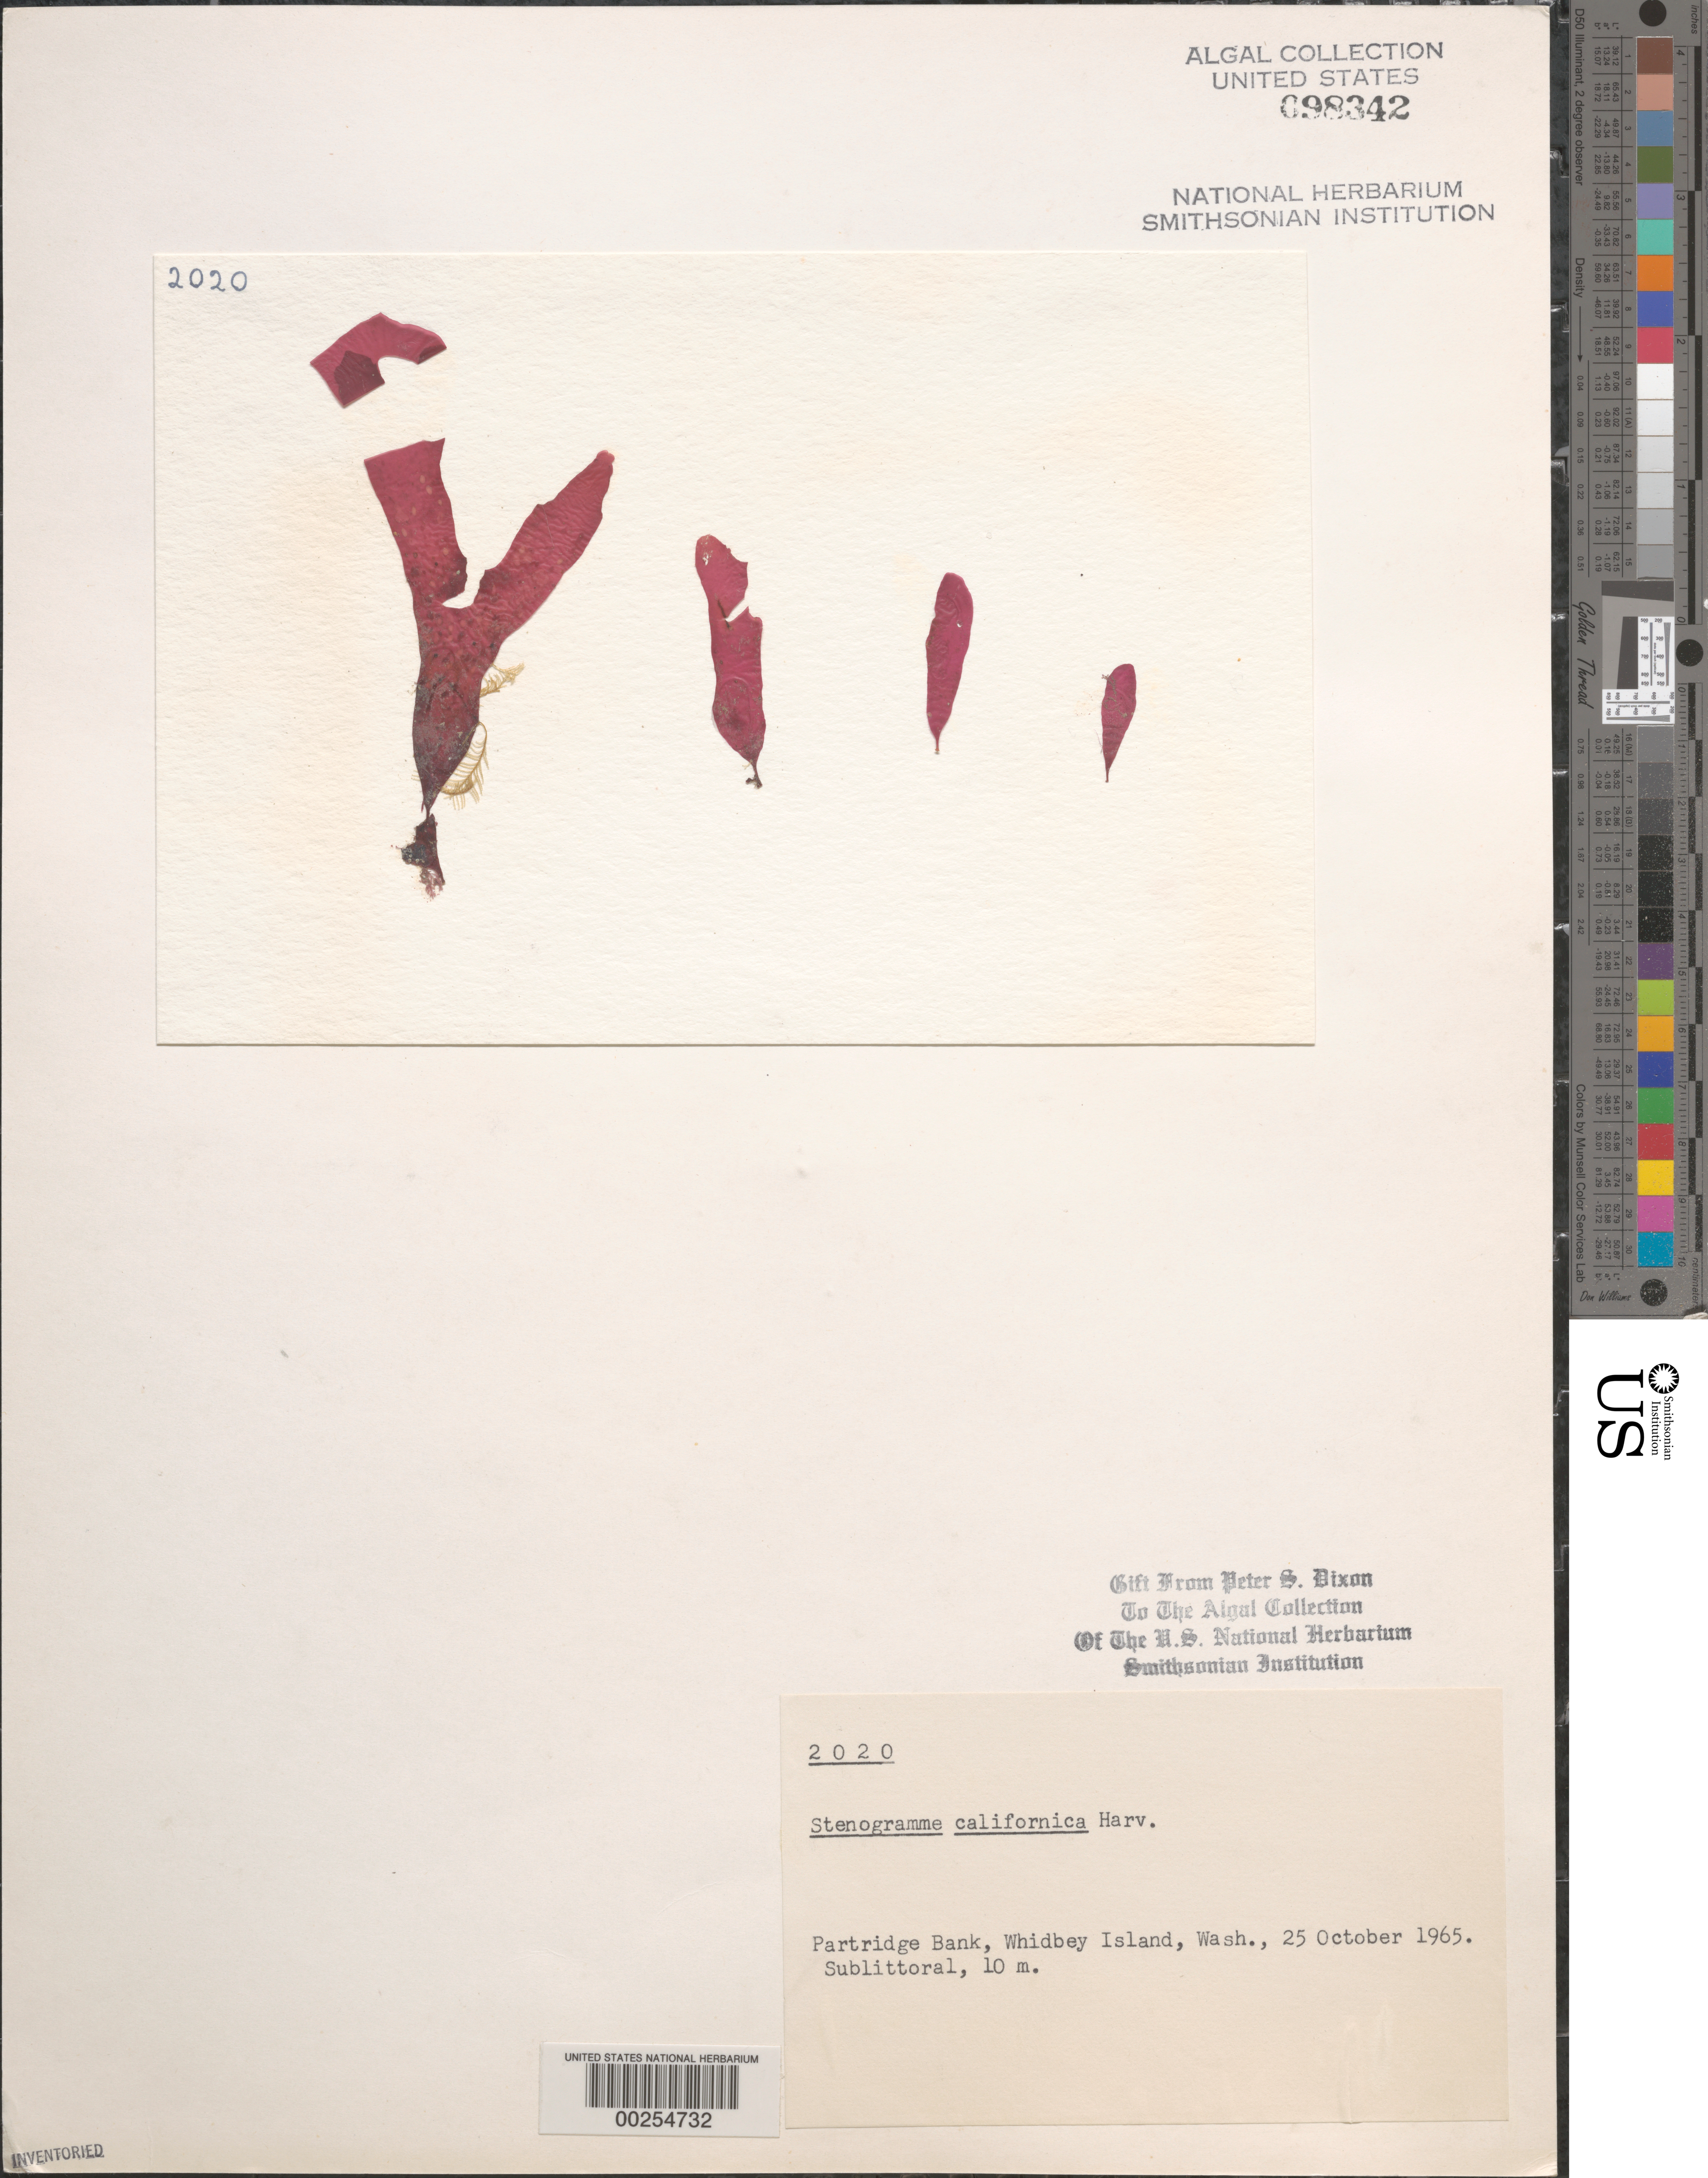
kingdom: Plantae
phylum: Rhodophyta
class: Florideophyceae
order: Gigartinales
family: Phyllophoraceae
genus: Stenogramma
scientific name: Stenogramma californica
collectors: P. S. Dixon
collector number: PSD 2020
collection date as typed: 25 Oct 1965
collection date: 1965-10-25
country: United States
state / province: Washington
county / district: Island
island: Whidbey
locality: Partridge Bank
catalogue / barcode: US 98342